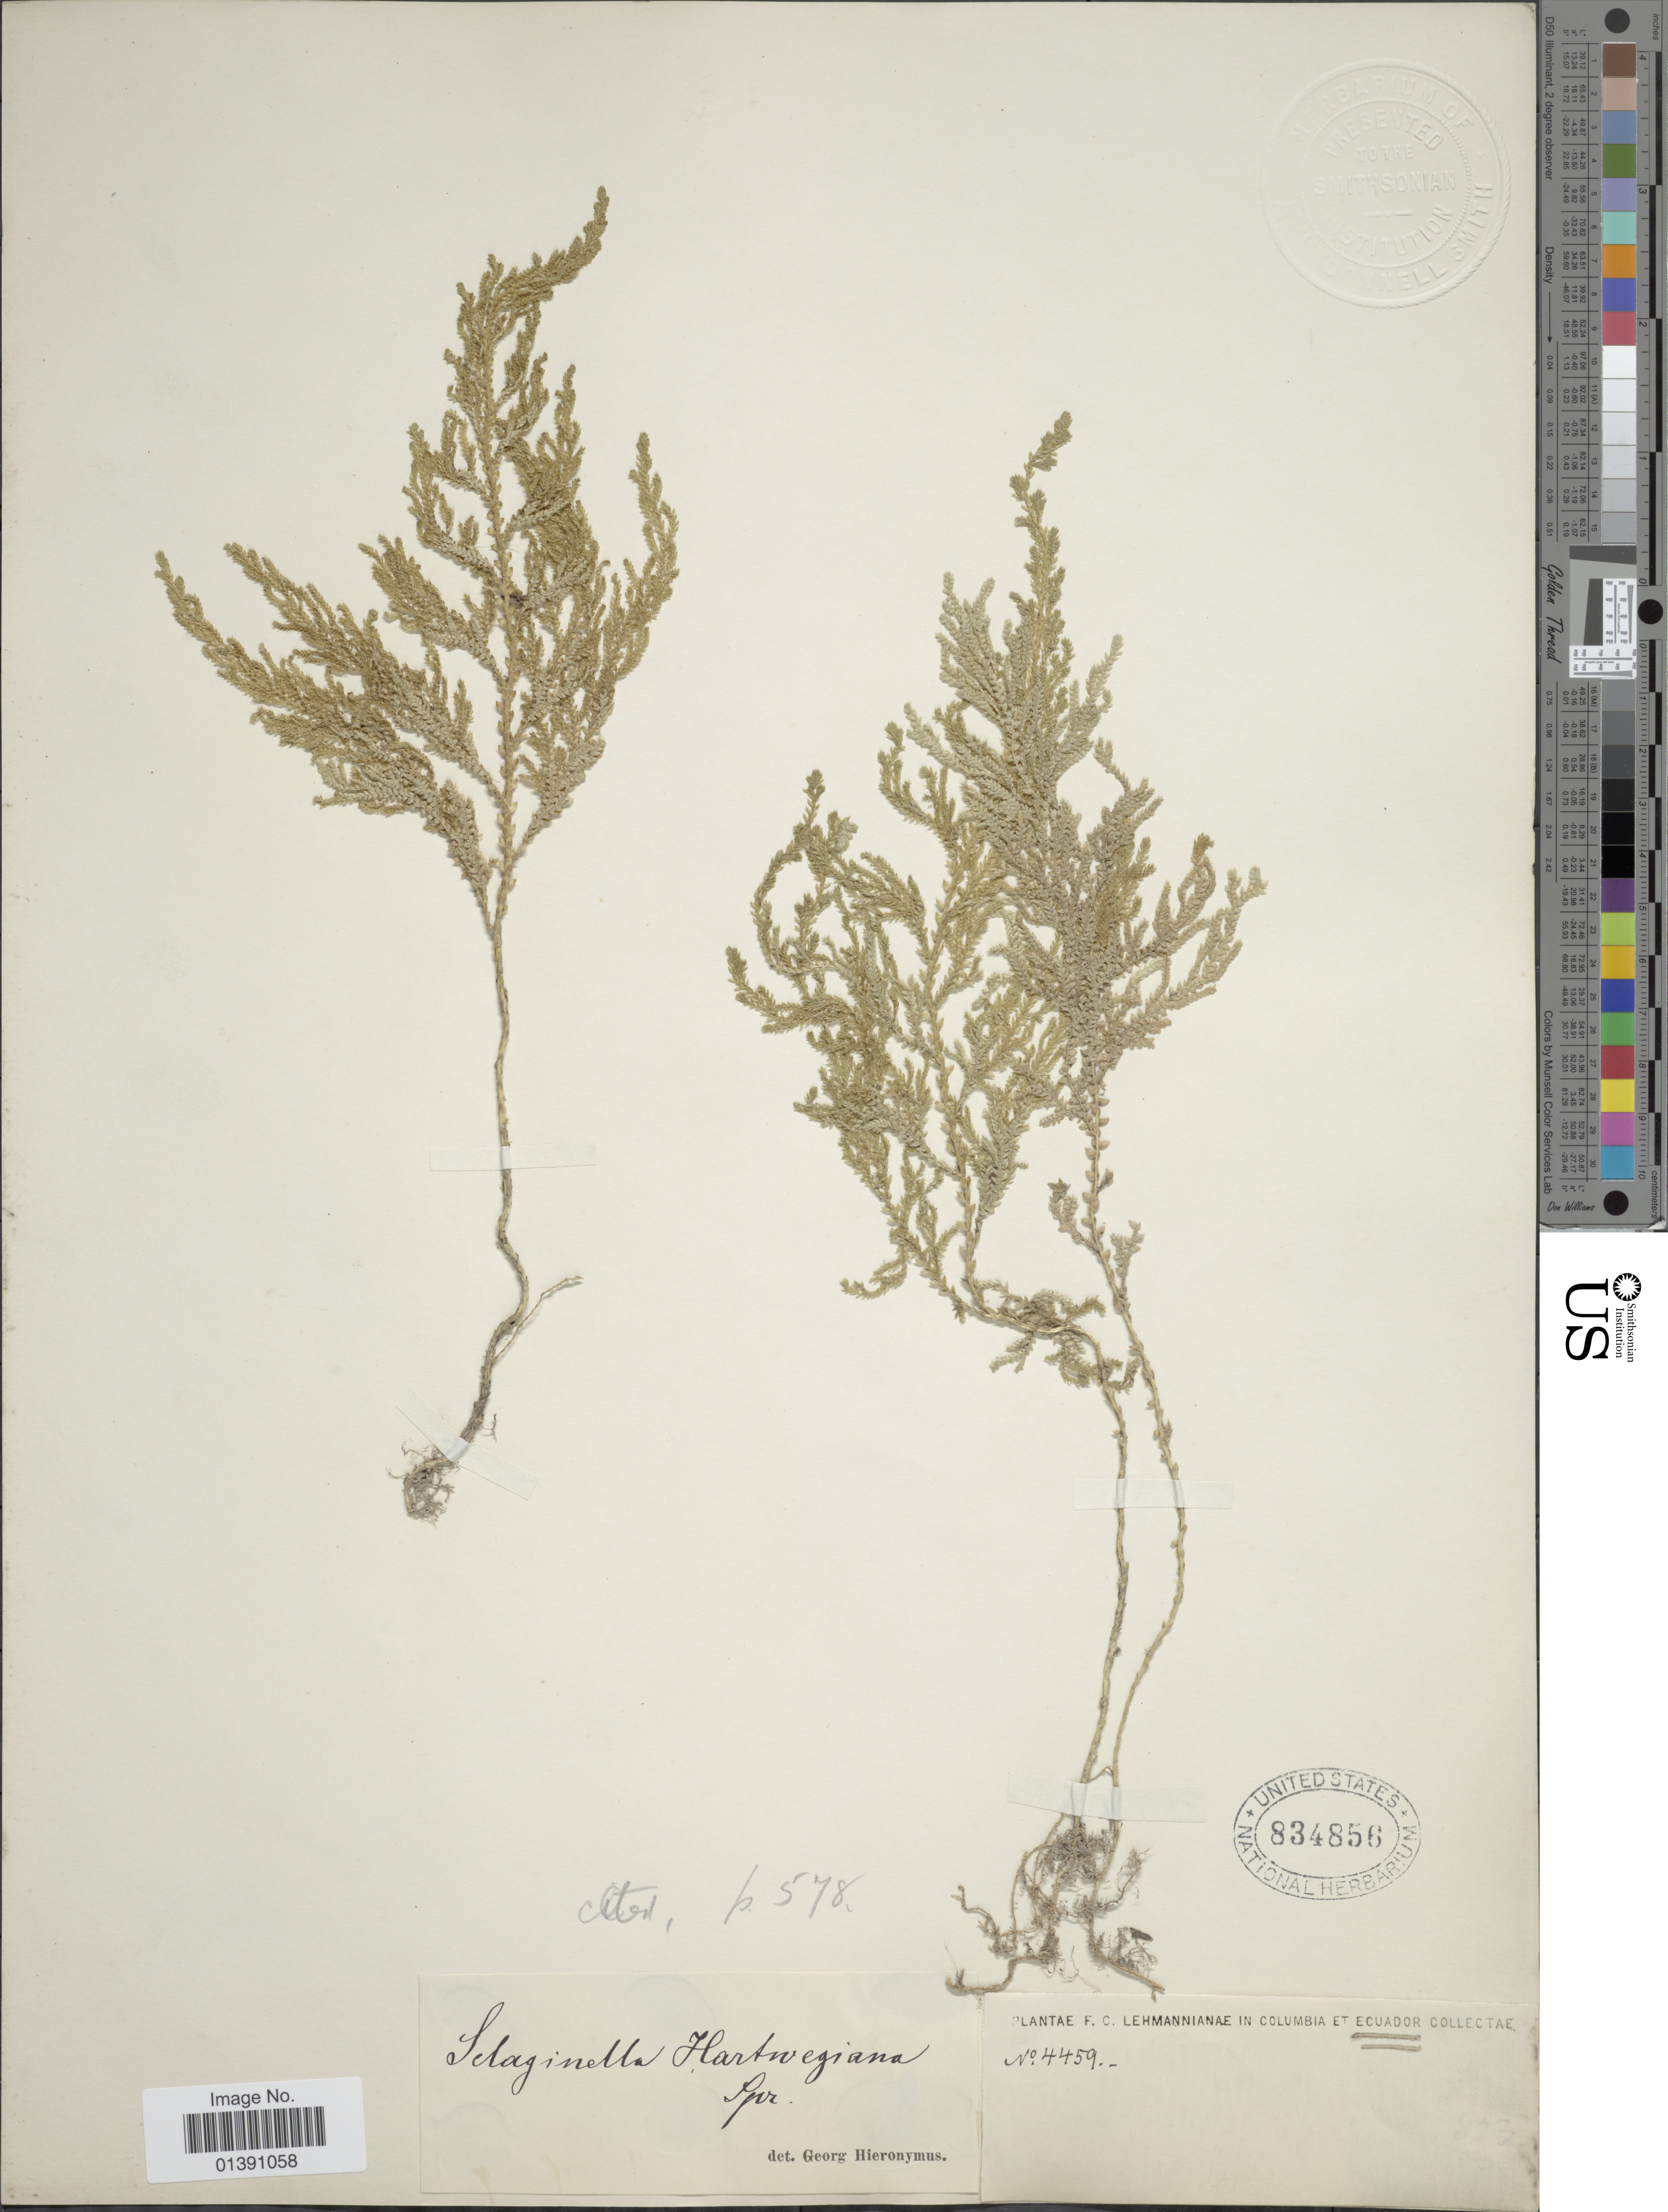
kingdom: Plantae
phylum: Tracheophyta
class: Lycopodiopsida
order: Selaginellales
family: Selaginellaceae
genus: Selaginella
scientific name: Selaginella hartwegiana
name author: Spring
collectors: F. C. Lehmann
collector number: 4459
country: Ecuador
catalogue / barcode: US 834856